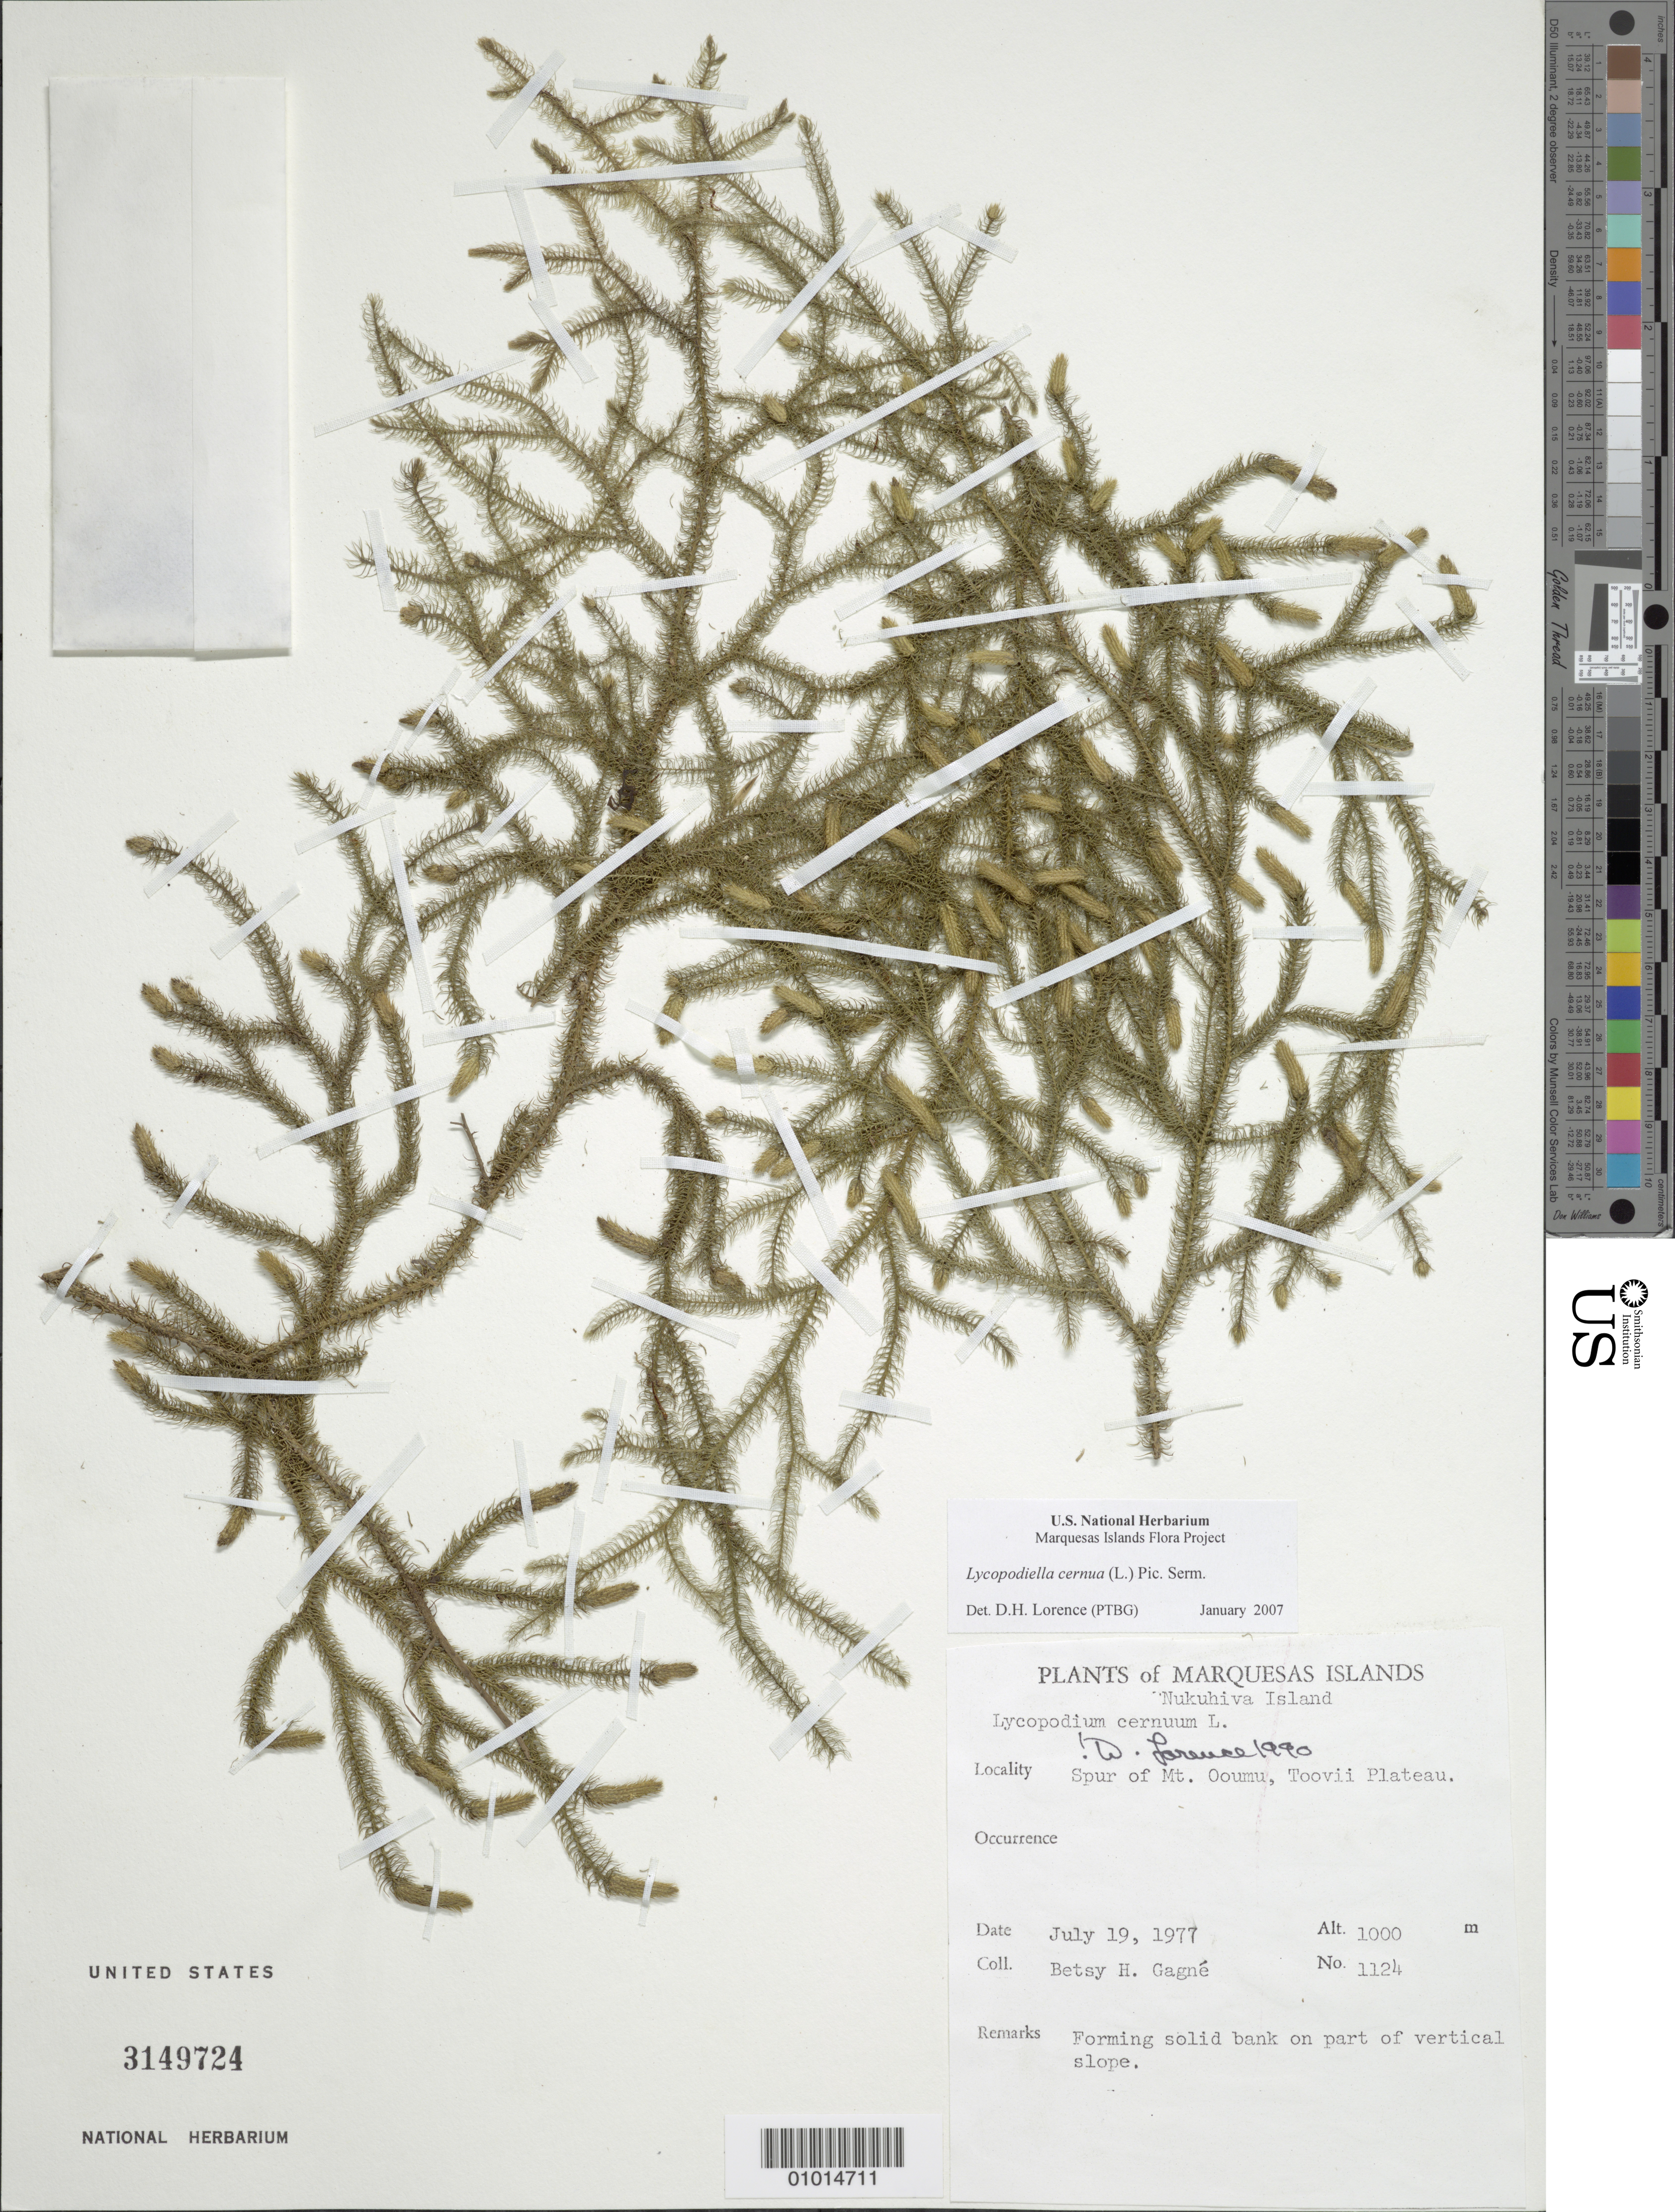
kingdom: Plantae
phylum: Tracheophyta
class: Lycopodiopsida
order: Lycopodiales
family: Lycopodiaceae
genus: Palhinhaea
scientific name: Palhinhaea cernua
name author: (L.) Vasc. & Franco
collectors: B. H. Gagné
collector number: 1124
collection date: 1977-07-19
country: French Polynesia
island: Nuku Hiva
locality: Toovii Plateau, spur of Mt. Ooumu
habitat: Forming a solid bank on part of a vertical slope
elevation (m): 1000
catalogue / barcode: US 3149724